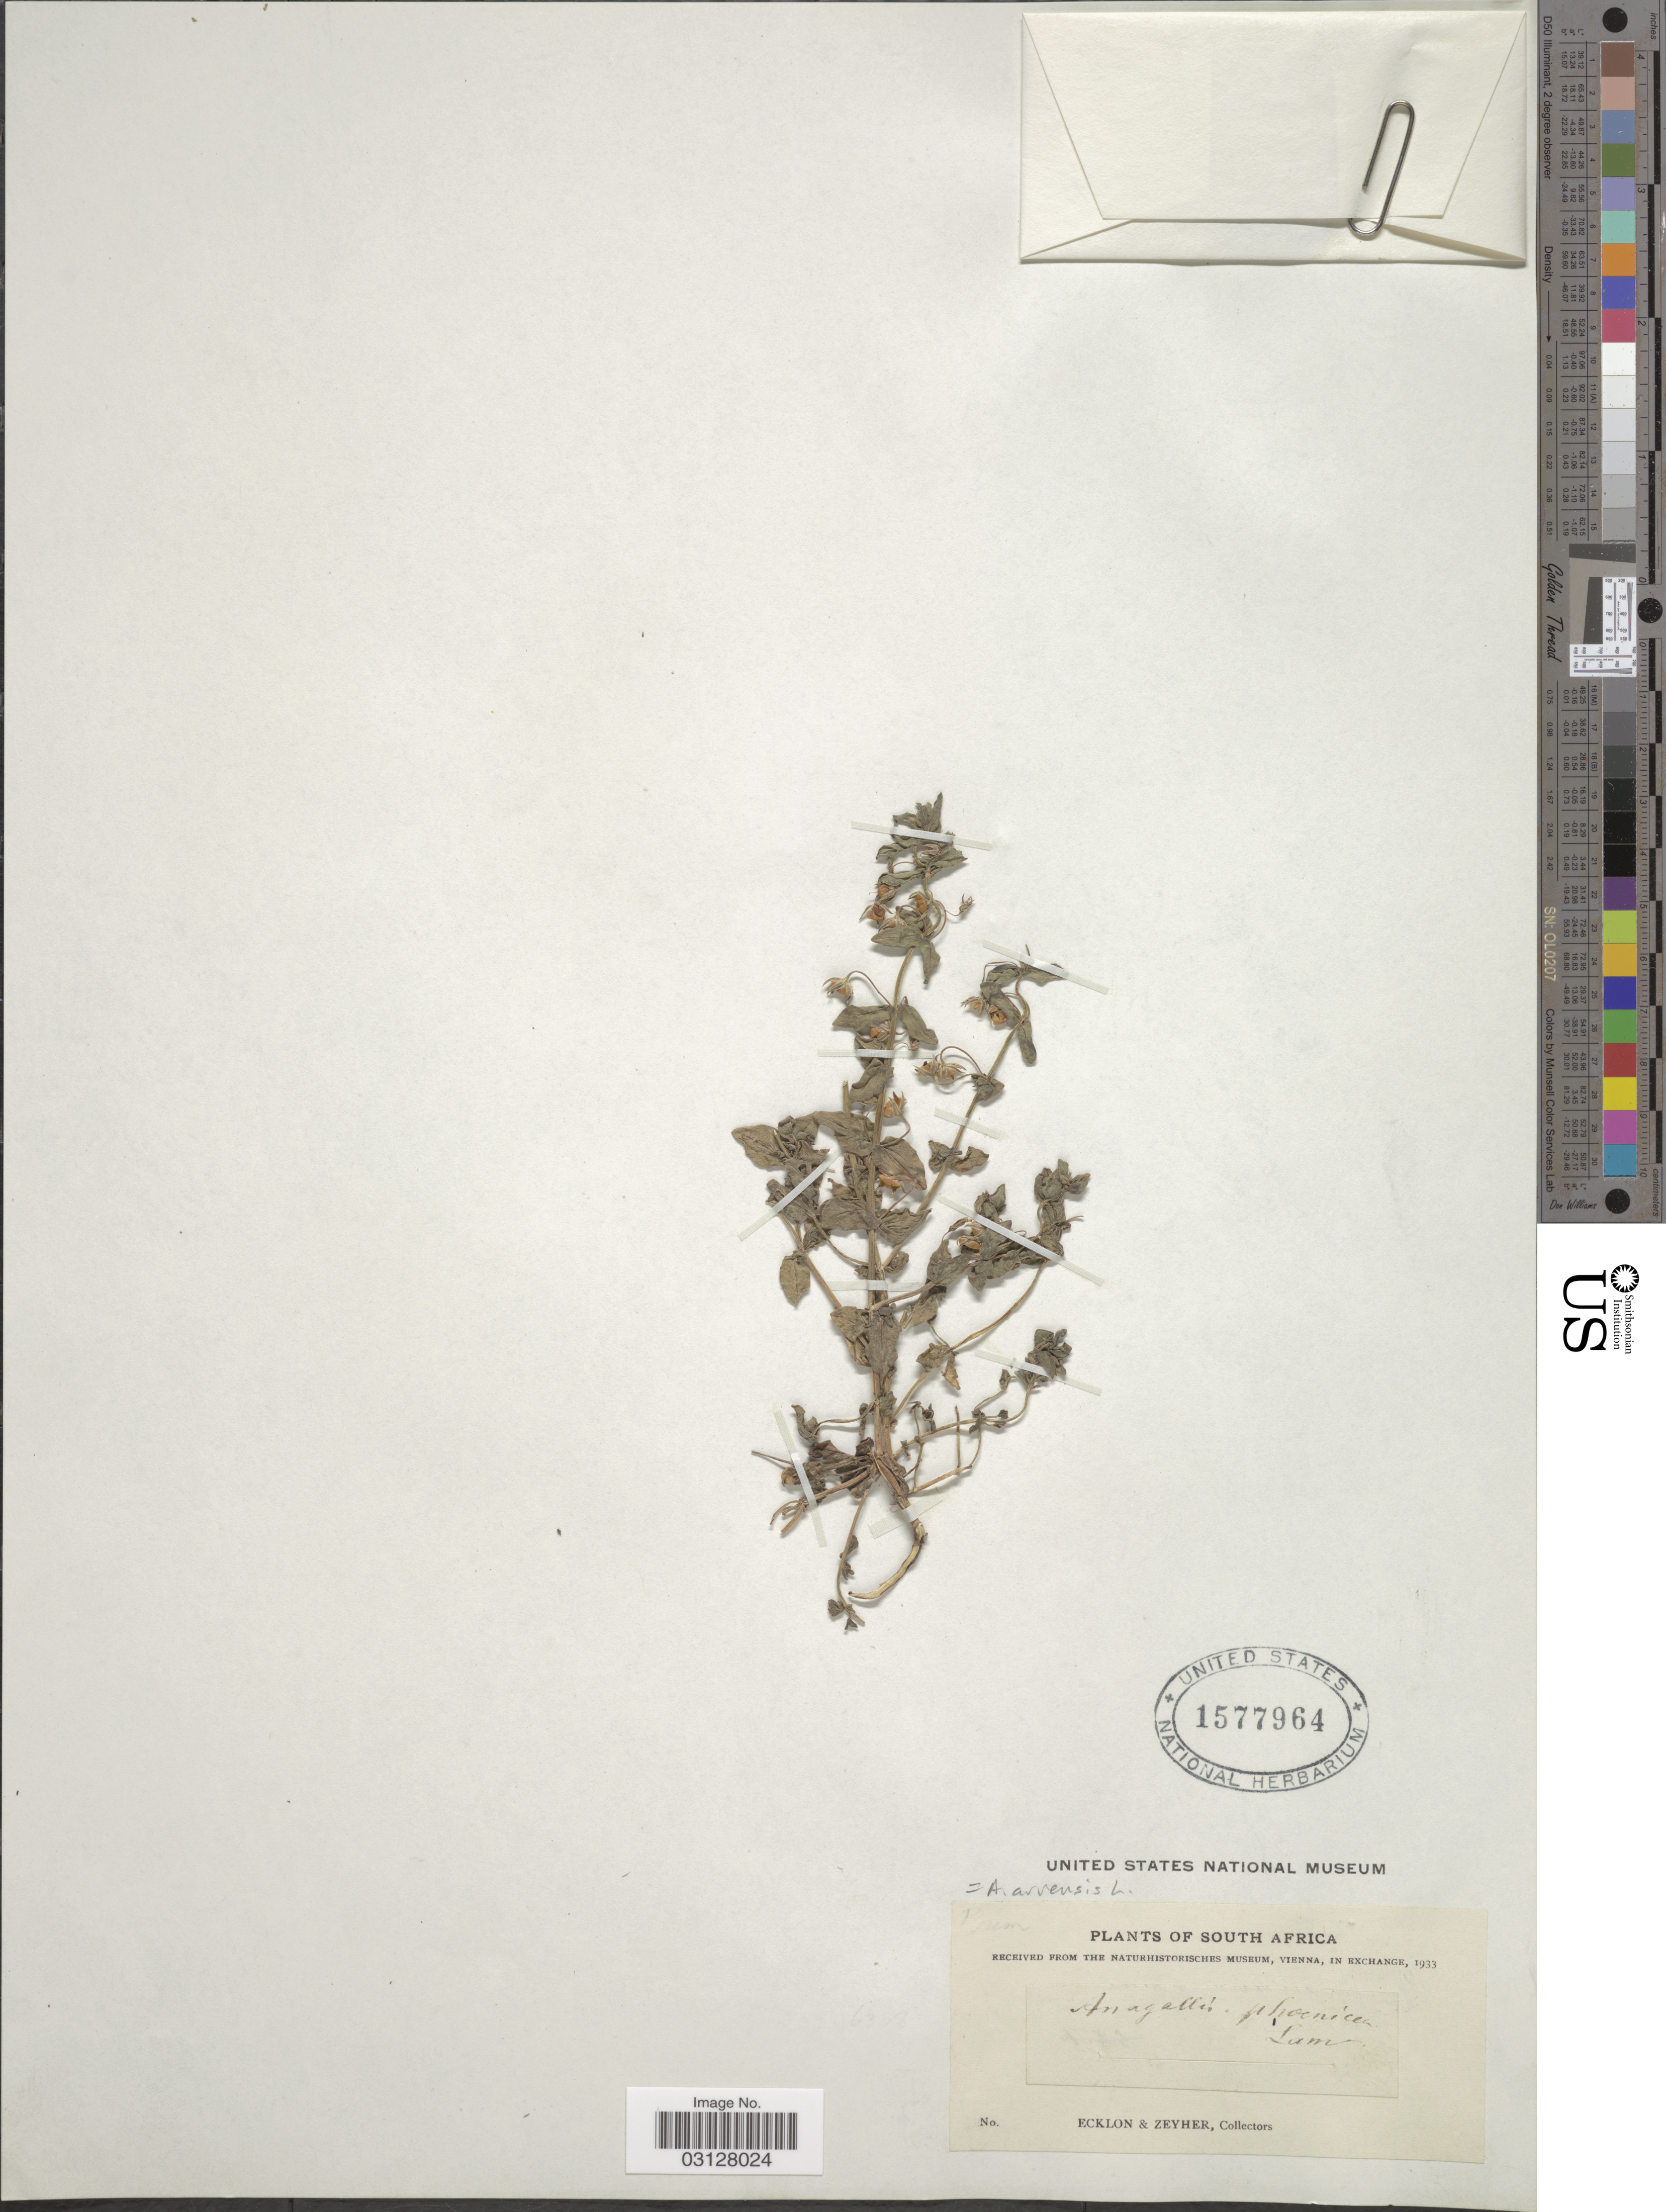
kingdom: Plantae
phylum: Tracheophyta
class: Magnoliopsida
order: Ericales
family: Primulaceae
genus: Anagallis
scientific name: Anagallis arvensis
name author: L.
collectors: -. Ecklon & -. Zeyher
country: South Africa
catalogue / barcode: US 1577964